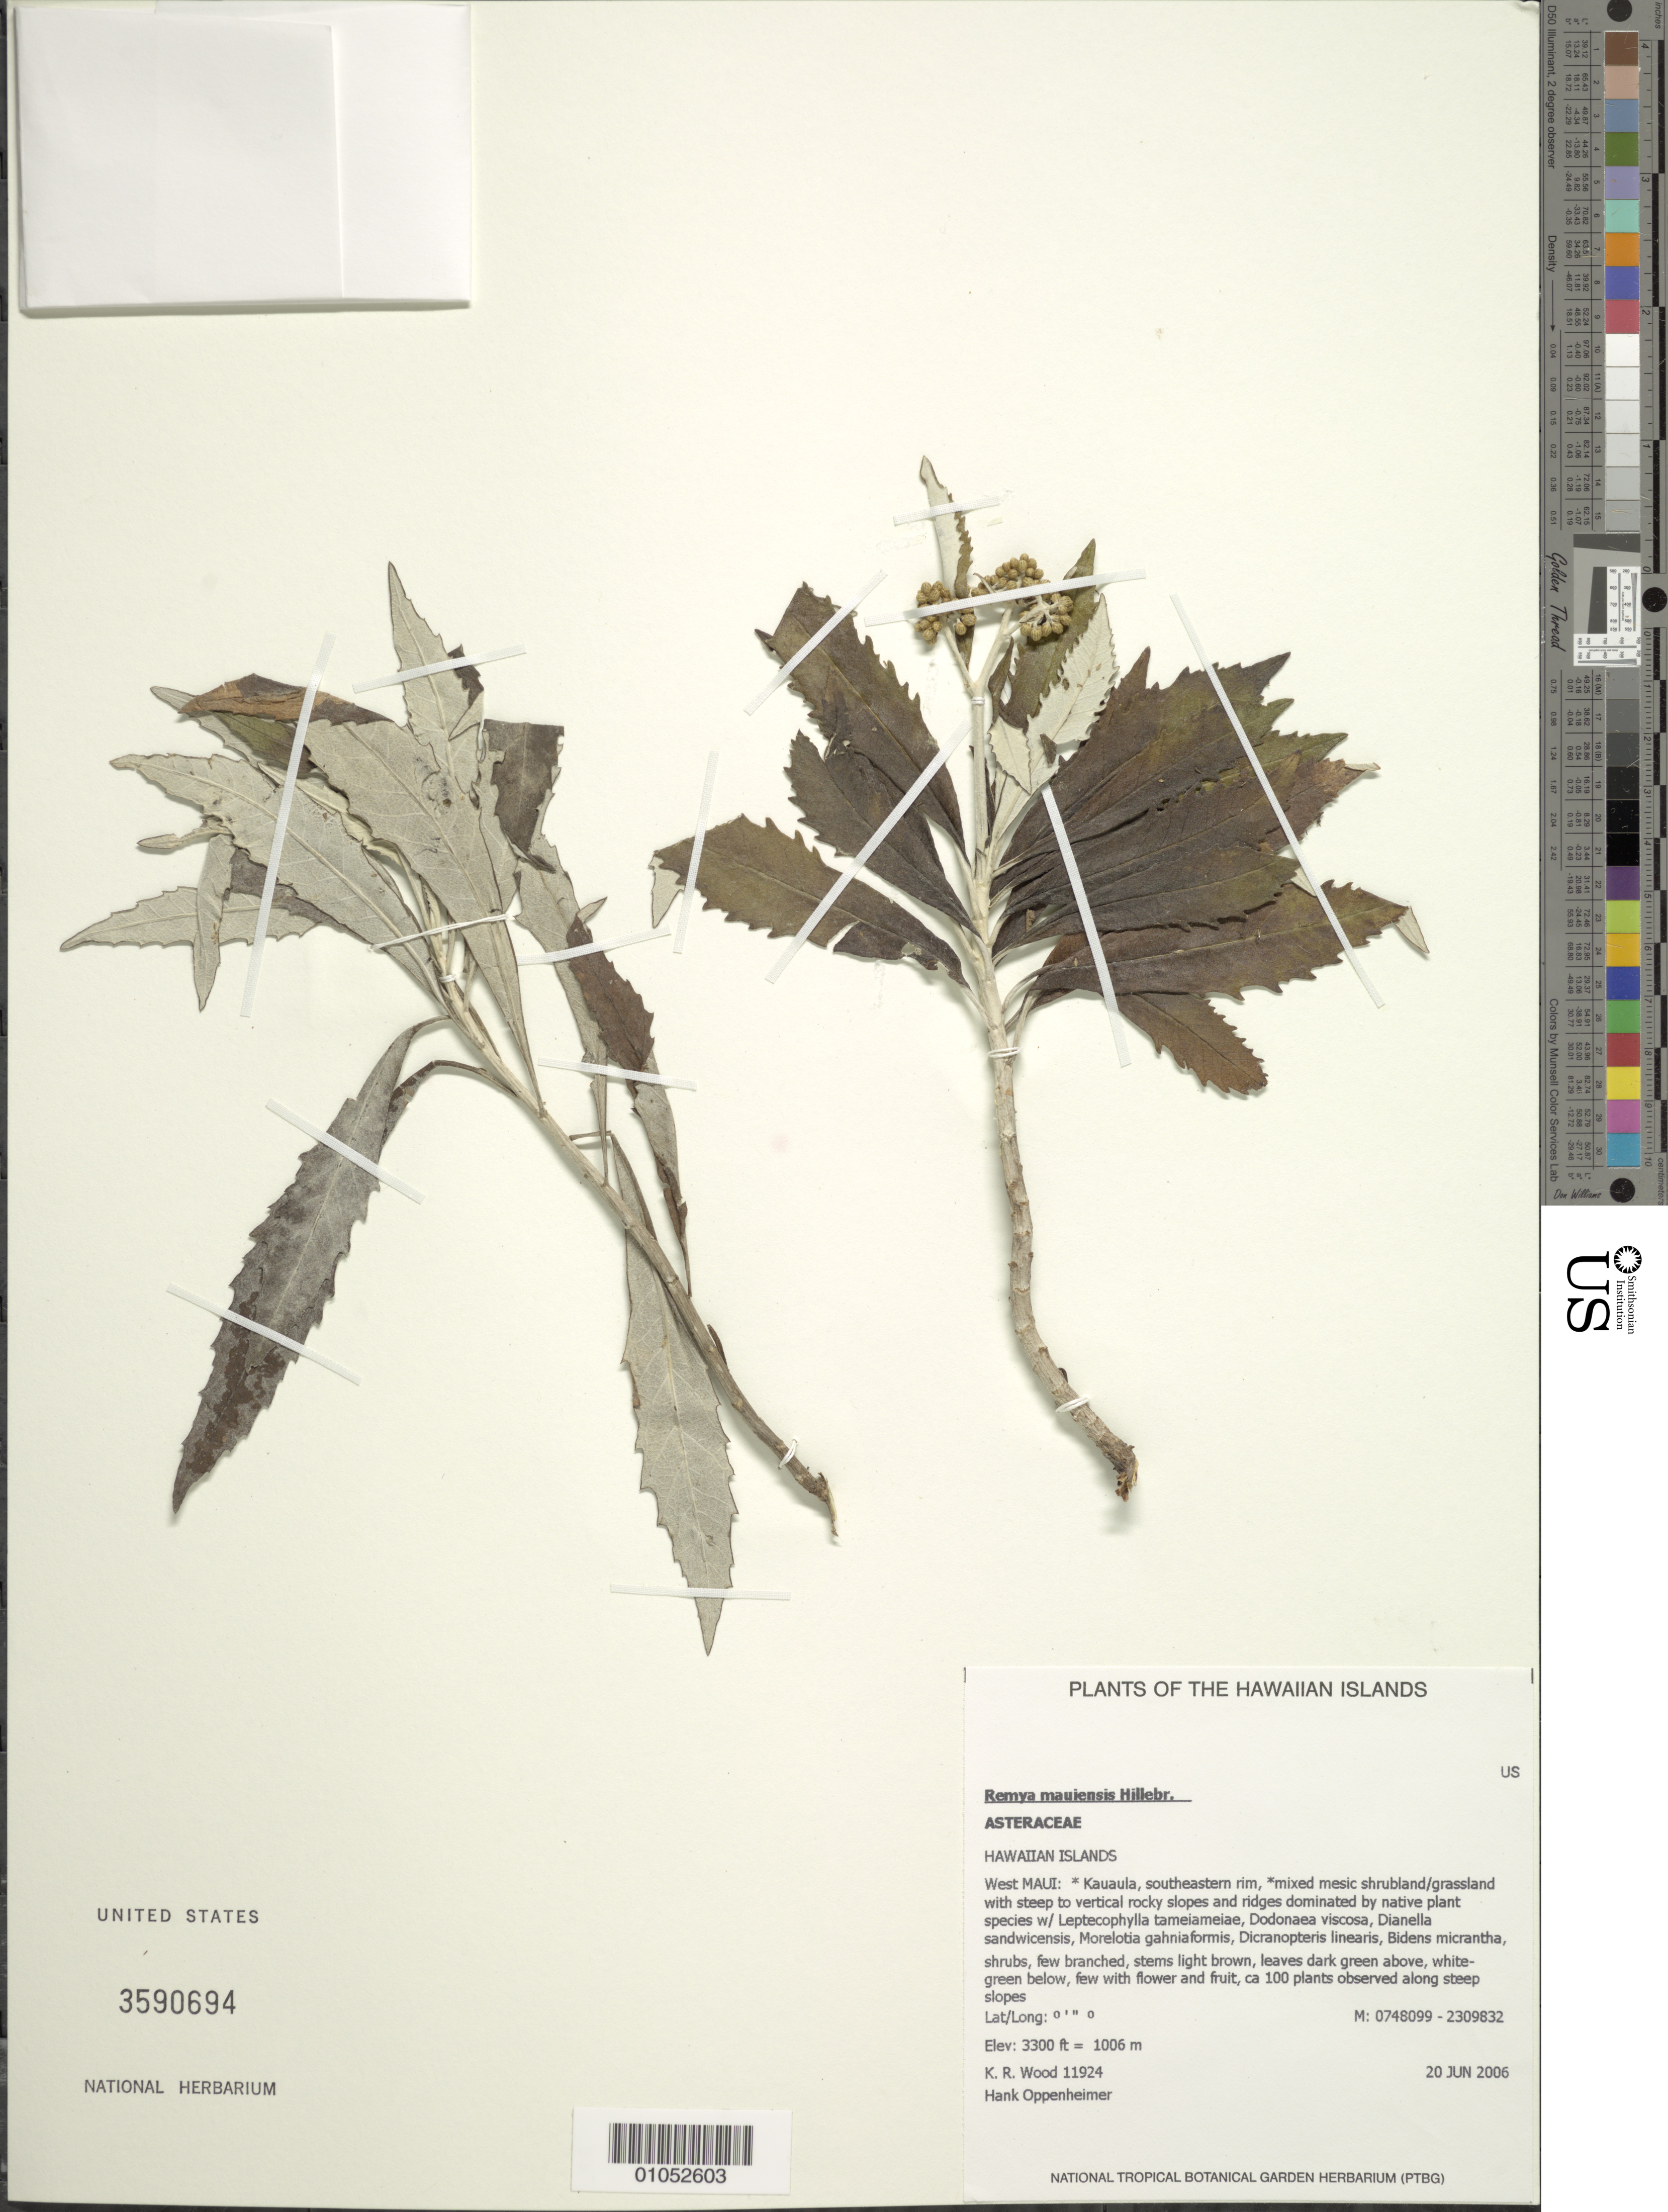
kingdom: Plantae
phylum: Tracheophyta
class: Magnoliopsida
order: Asterales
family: Asteraceae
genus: Remya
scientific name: Remya mauiensis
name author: Hillebr.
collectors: K. R. Wood & H. Oppenheimer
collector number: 11924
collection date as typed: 20 Jun 2006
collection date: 2006-06-20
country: United States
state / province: Hawaii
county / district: Maui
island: Maui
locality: West Maui; Kauaula, southeastern rim.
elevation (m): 1006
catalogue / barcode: US 3590694